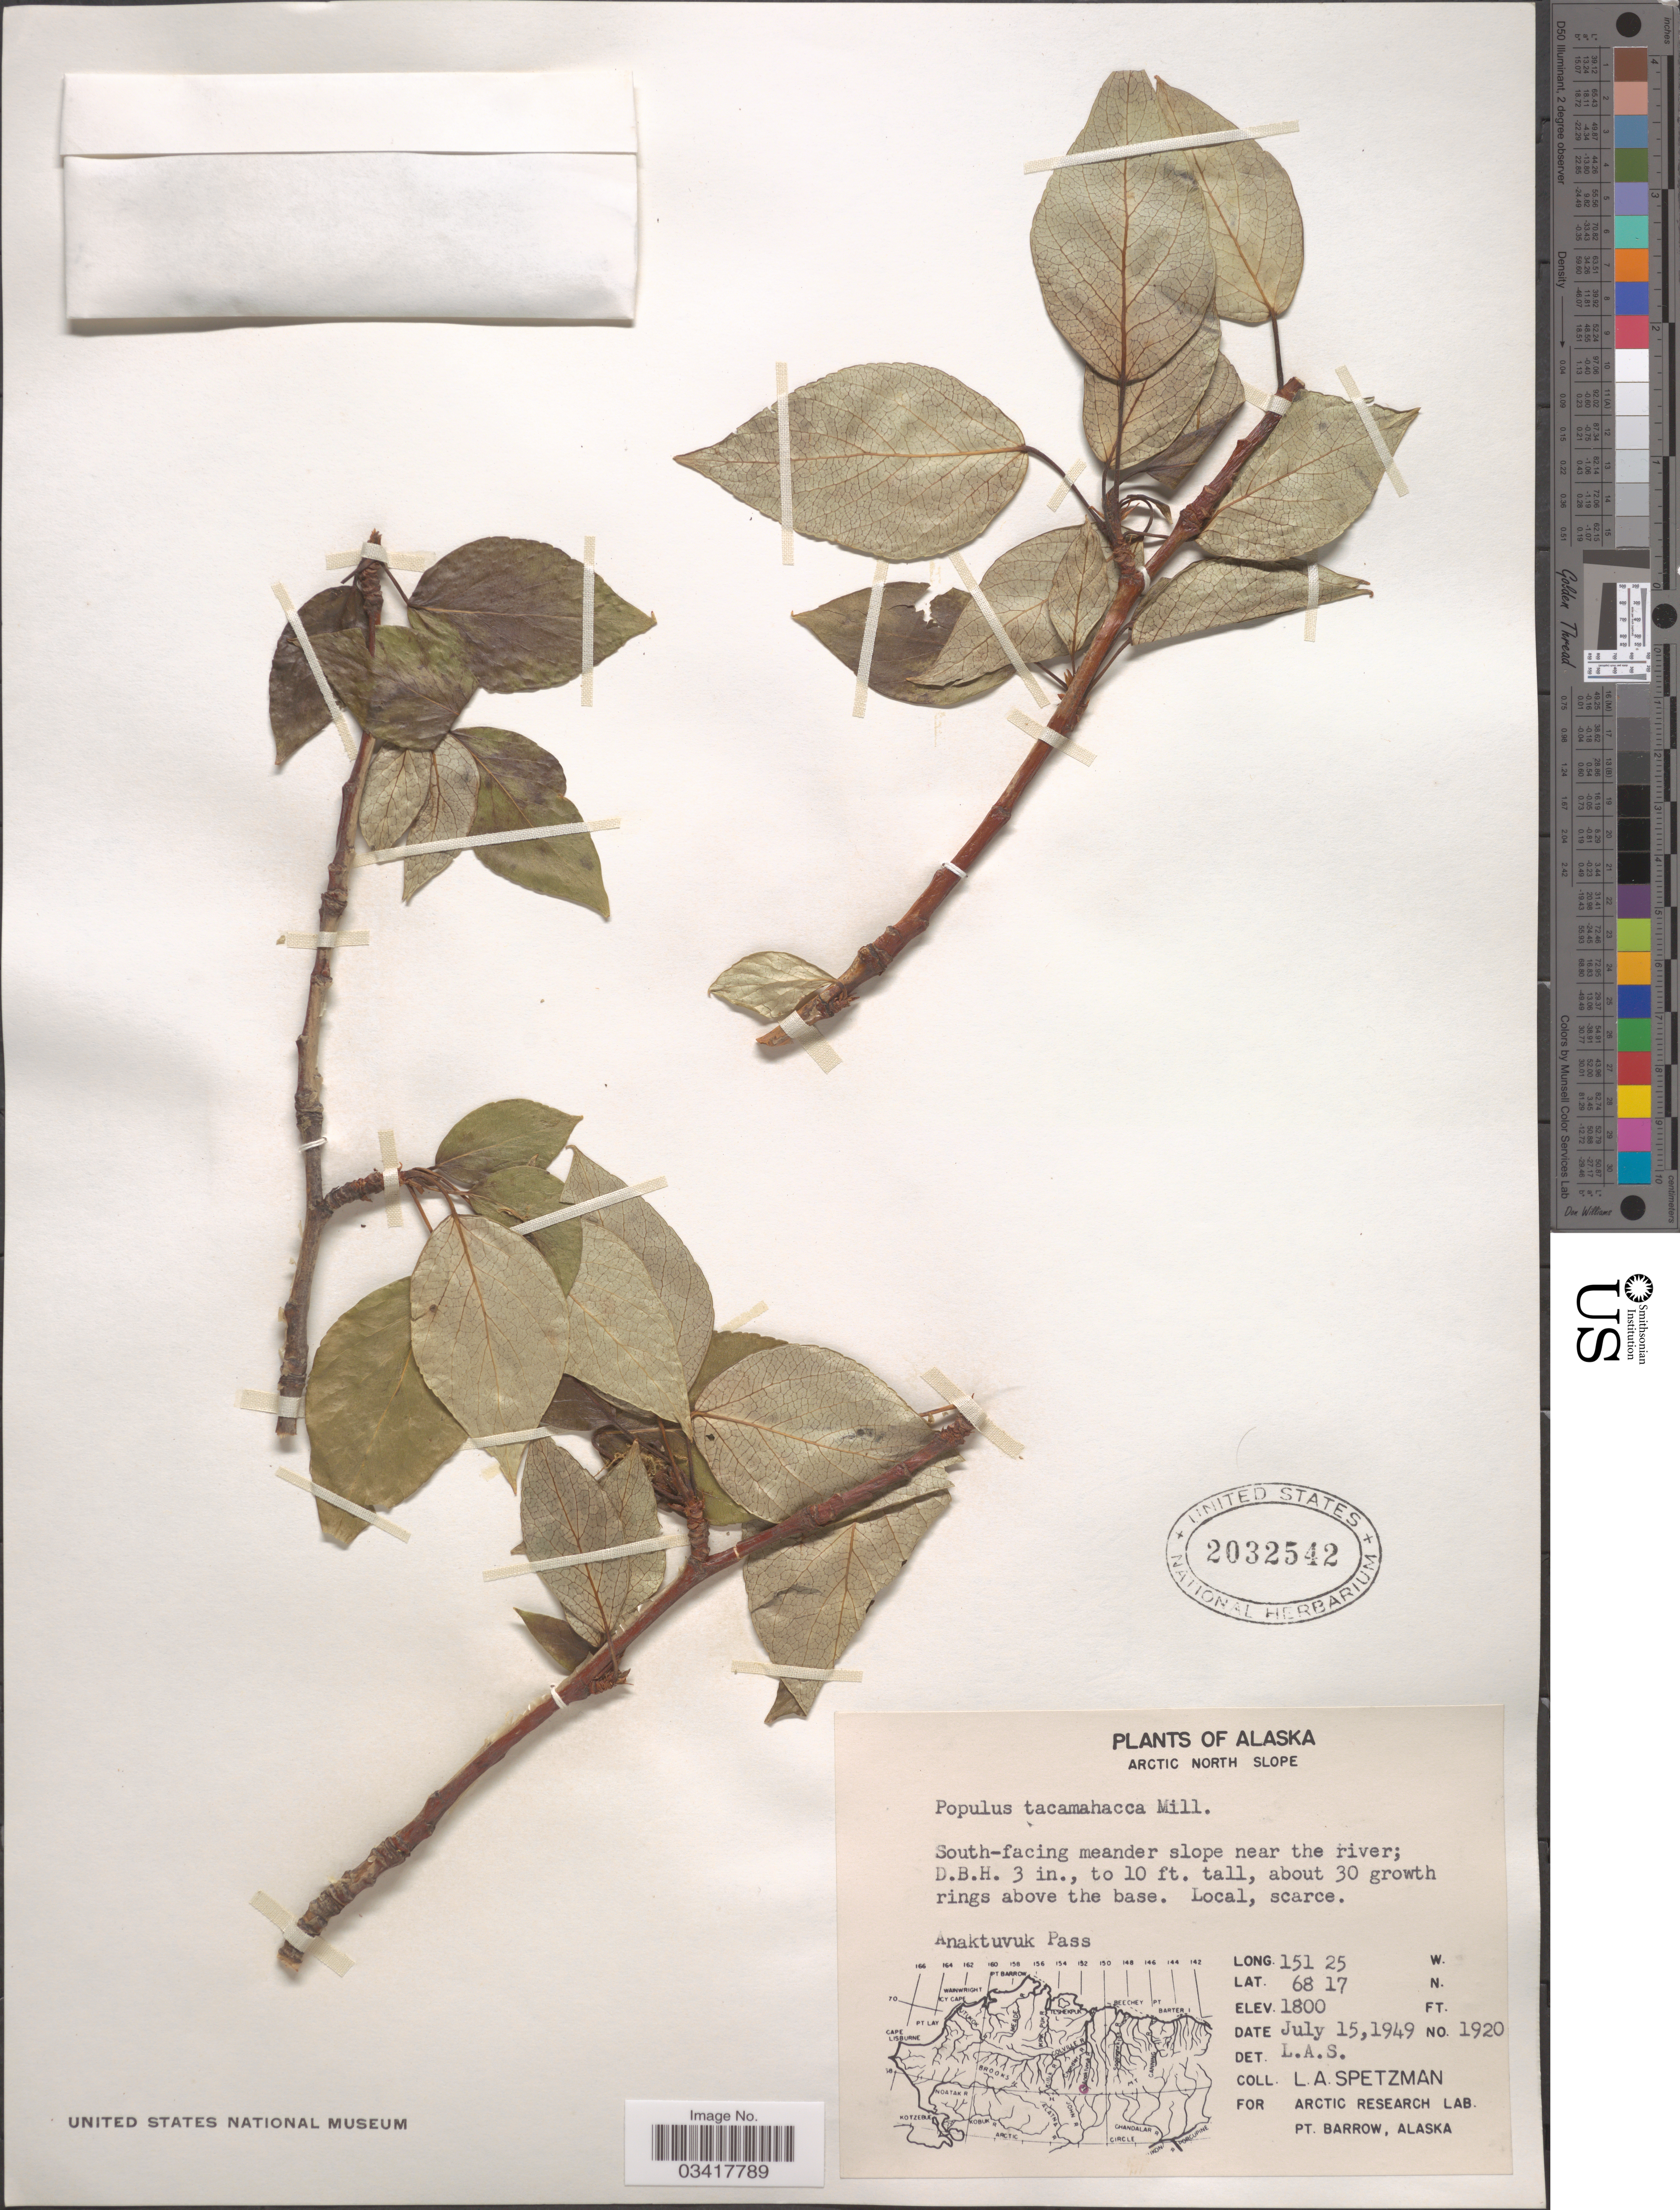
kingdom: Plantae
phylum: Tracheophyta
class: Magnoliopsida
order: Malpighiales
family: Salicaceae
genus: Populus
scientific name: Populus balsamifera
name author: L.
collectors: L. Spetzman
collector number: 1920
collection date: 1949-07-15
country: United States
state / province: Alaska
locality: Arctic North Slope. South-facing meander slope near the river. Anaktuvuk Pass.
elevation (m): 549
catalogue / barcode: US 2032542